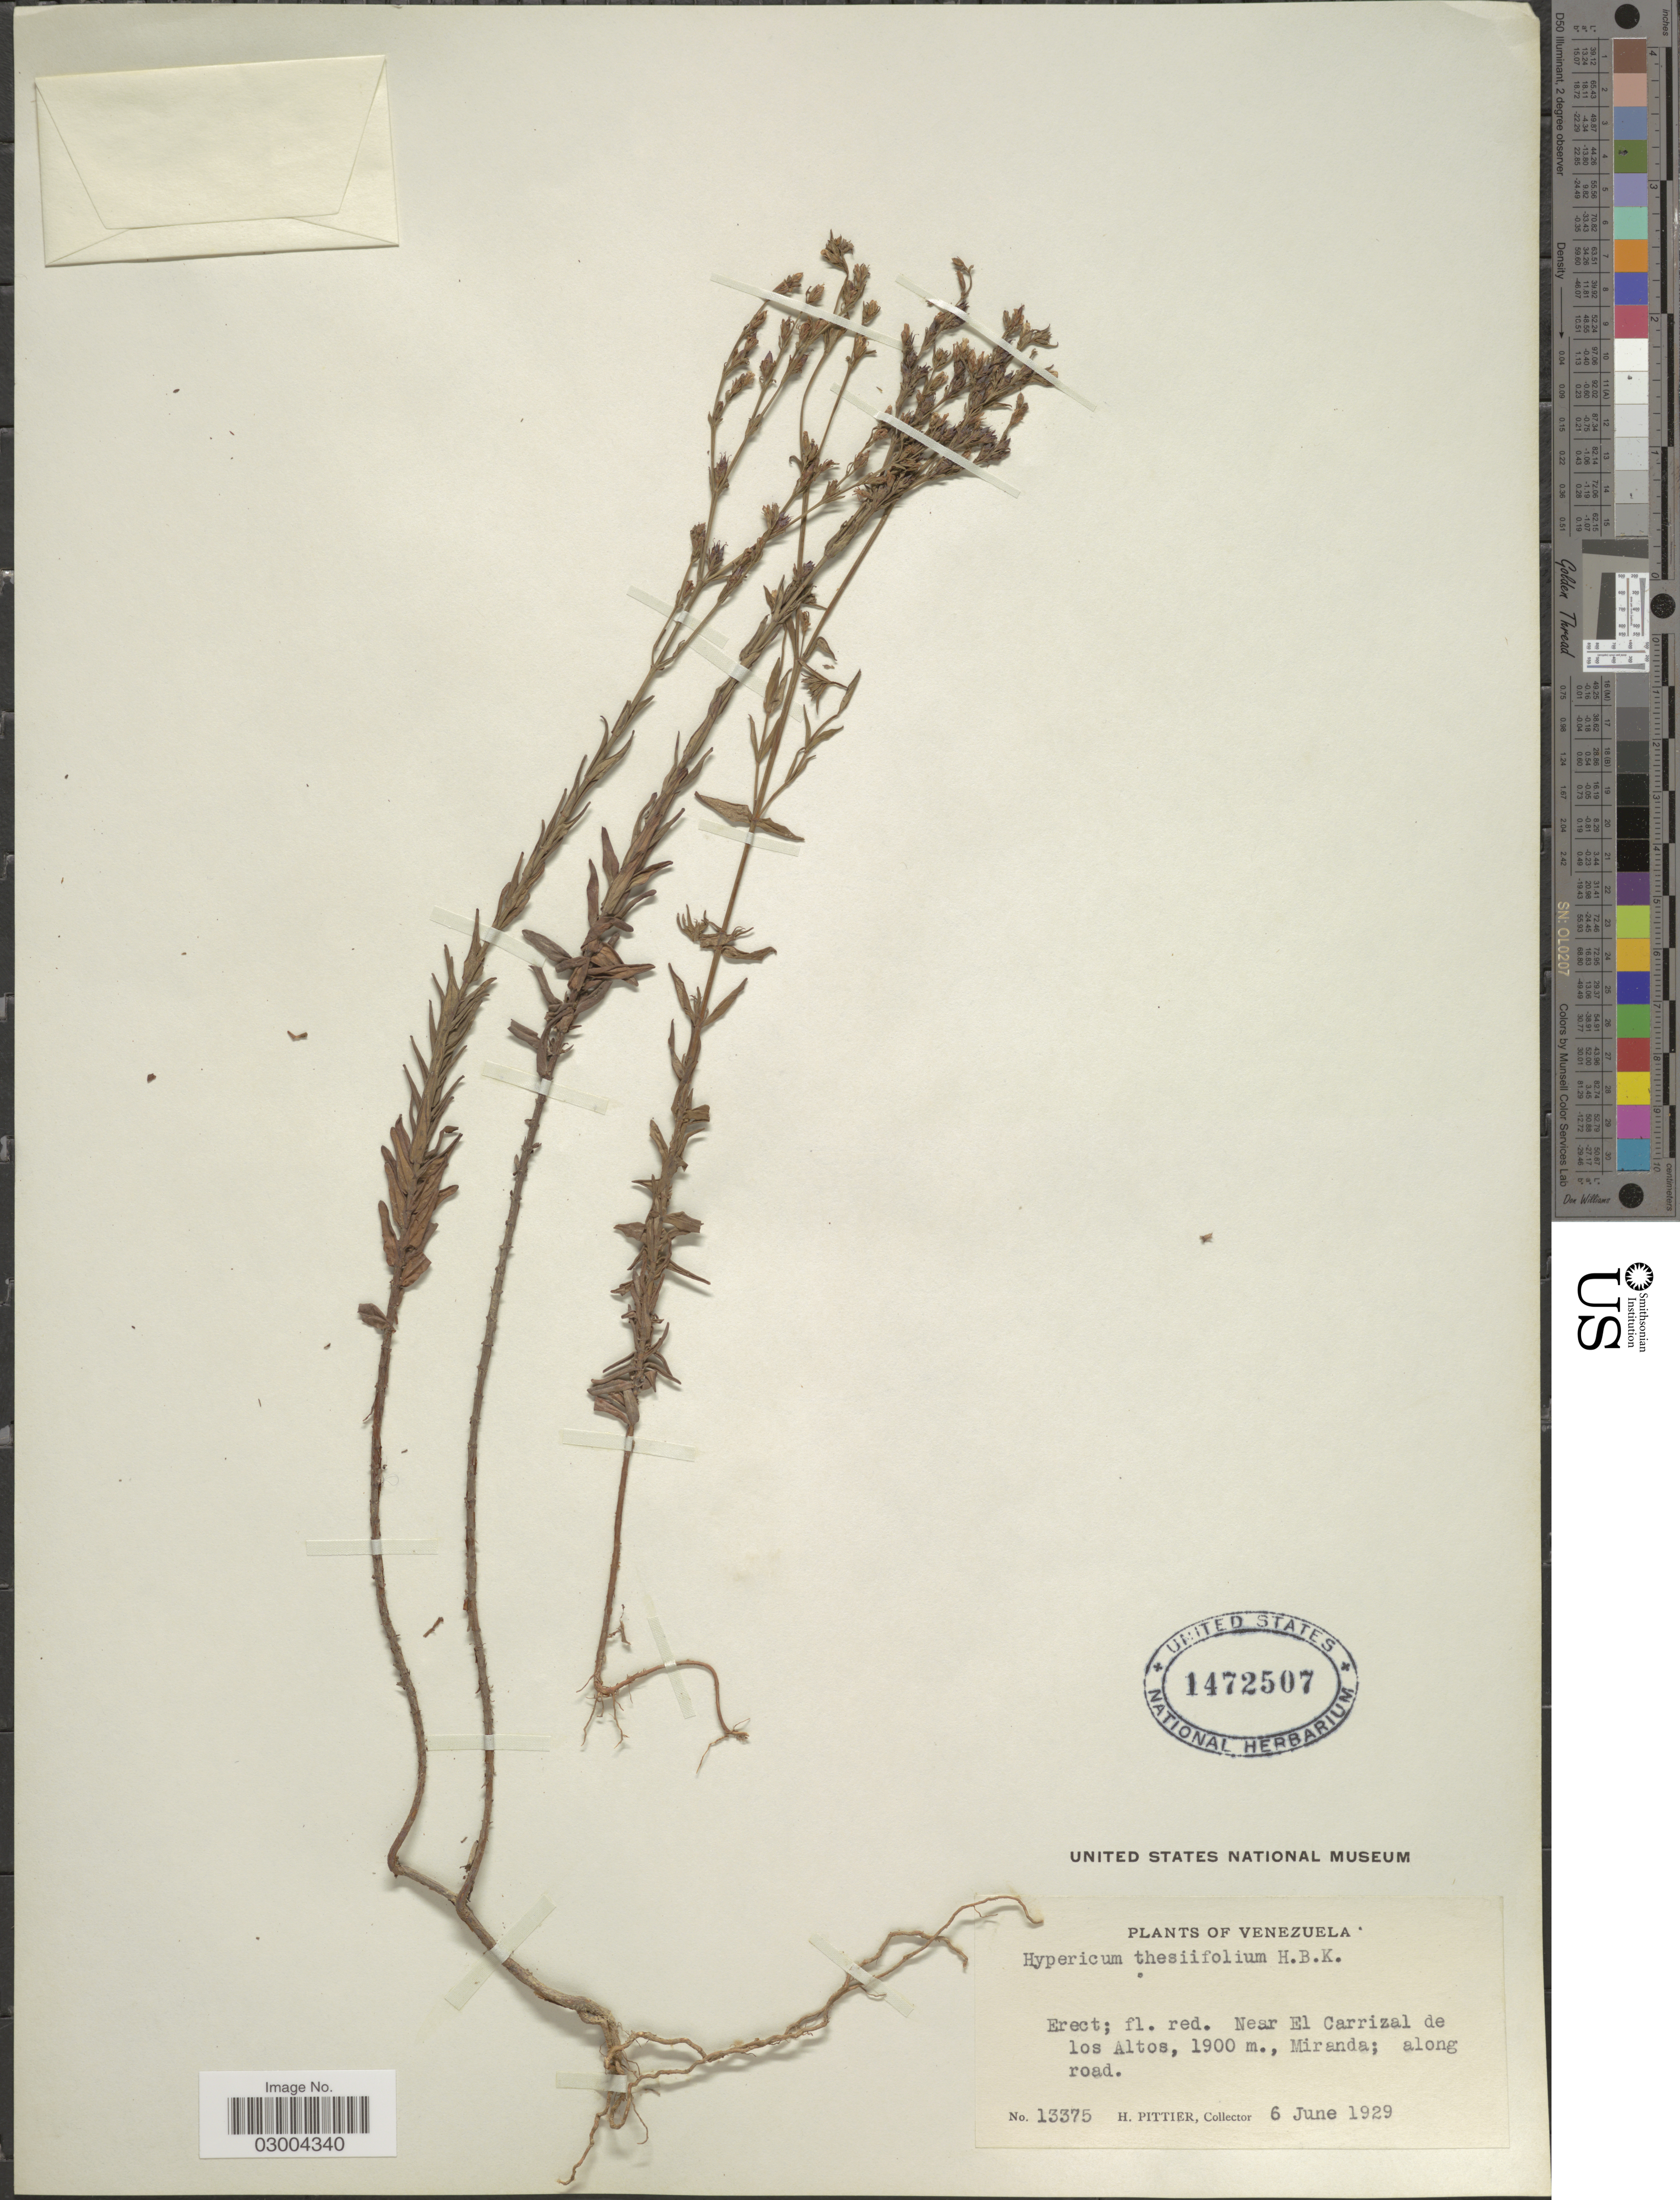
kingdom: Plantae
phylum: Tracheophyta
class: Magnoliopsida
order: Malpighiales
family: Hypericaceae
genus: Hypericum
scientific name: Hypericum thesiifolium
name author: Kunth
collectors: H. F. Pittier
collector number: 13375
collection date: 1929-06-06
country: Venezuela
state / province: Miranda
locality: Near El Carrizal de los Altos, Miranda; along road.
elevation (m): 1900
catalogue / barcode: US 1472507